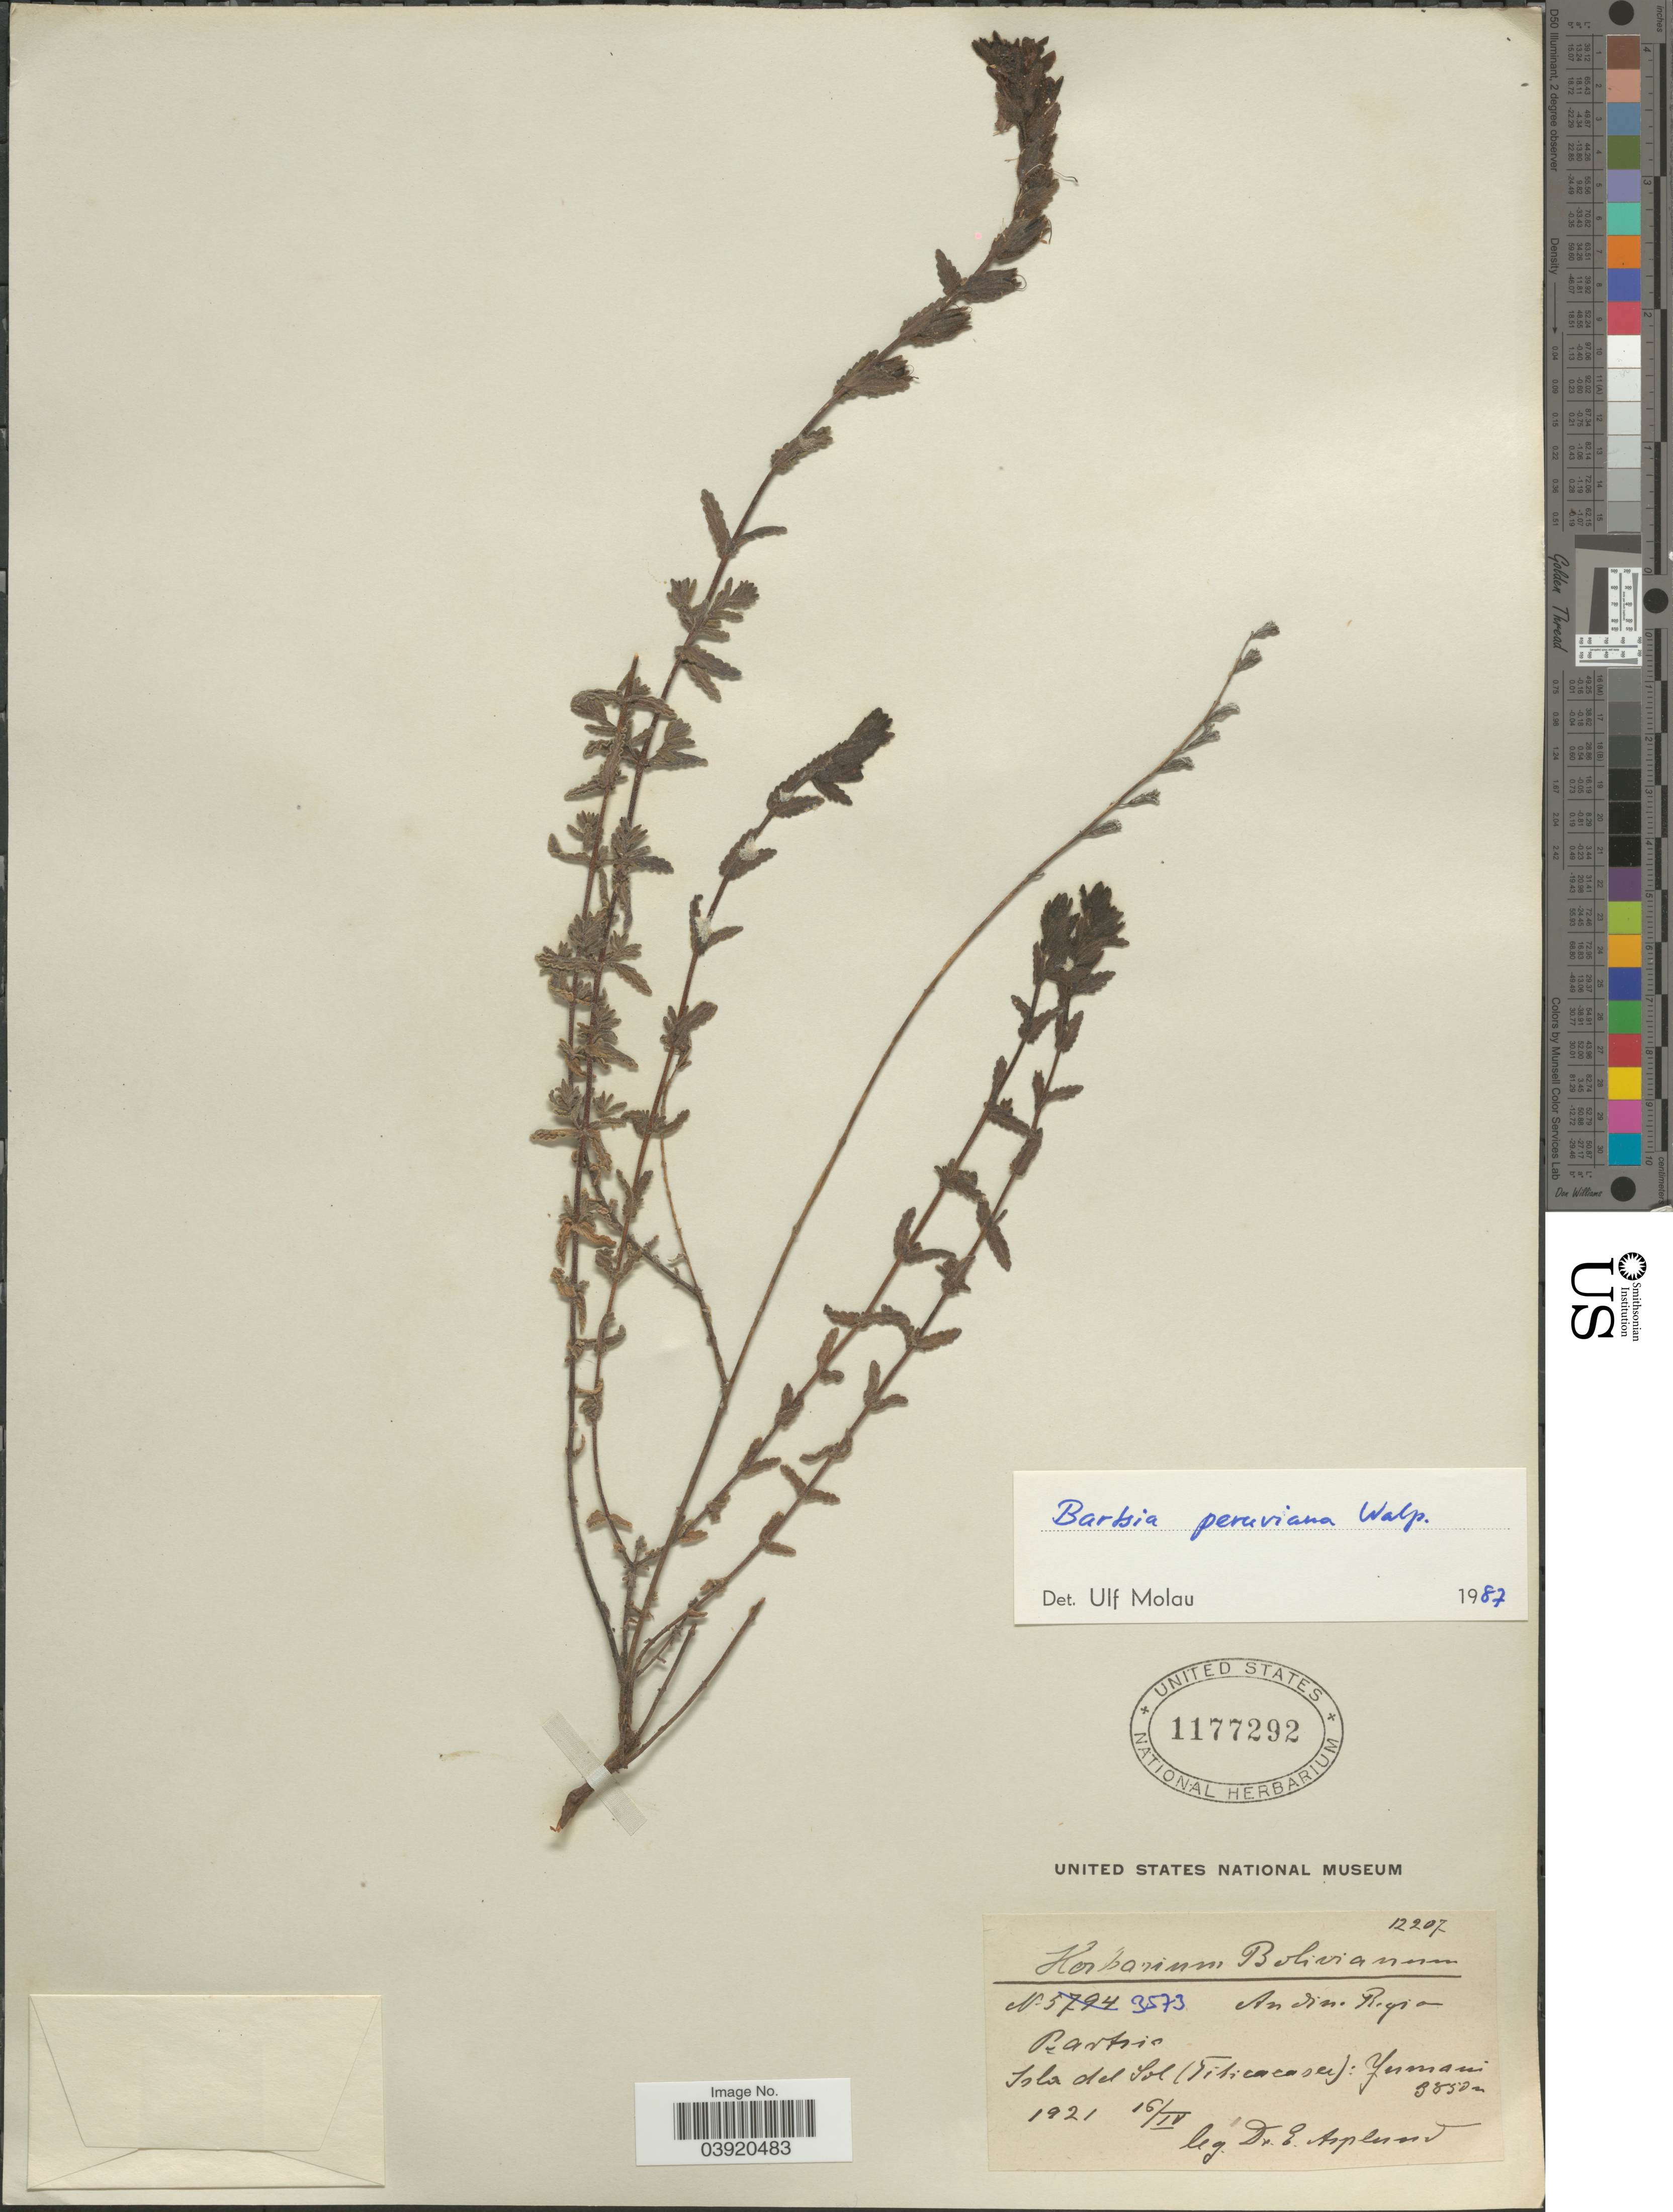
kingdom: Plantae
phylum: Tracheophyta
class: Magnoliopsida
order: Lamiales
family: Orobanchaceae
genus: Bartsia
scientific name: Bartsia peruviana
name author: Walp.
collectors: E. Asplund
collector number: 3573/12207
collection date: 1921-04-16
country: Bolivia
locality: Andina Region. Isla del Sol (Titicacasee): Yumani.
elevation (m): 3850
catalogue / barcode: US 1177292